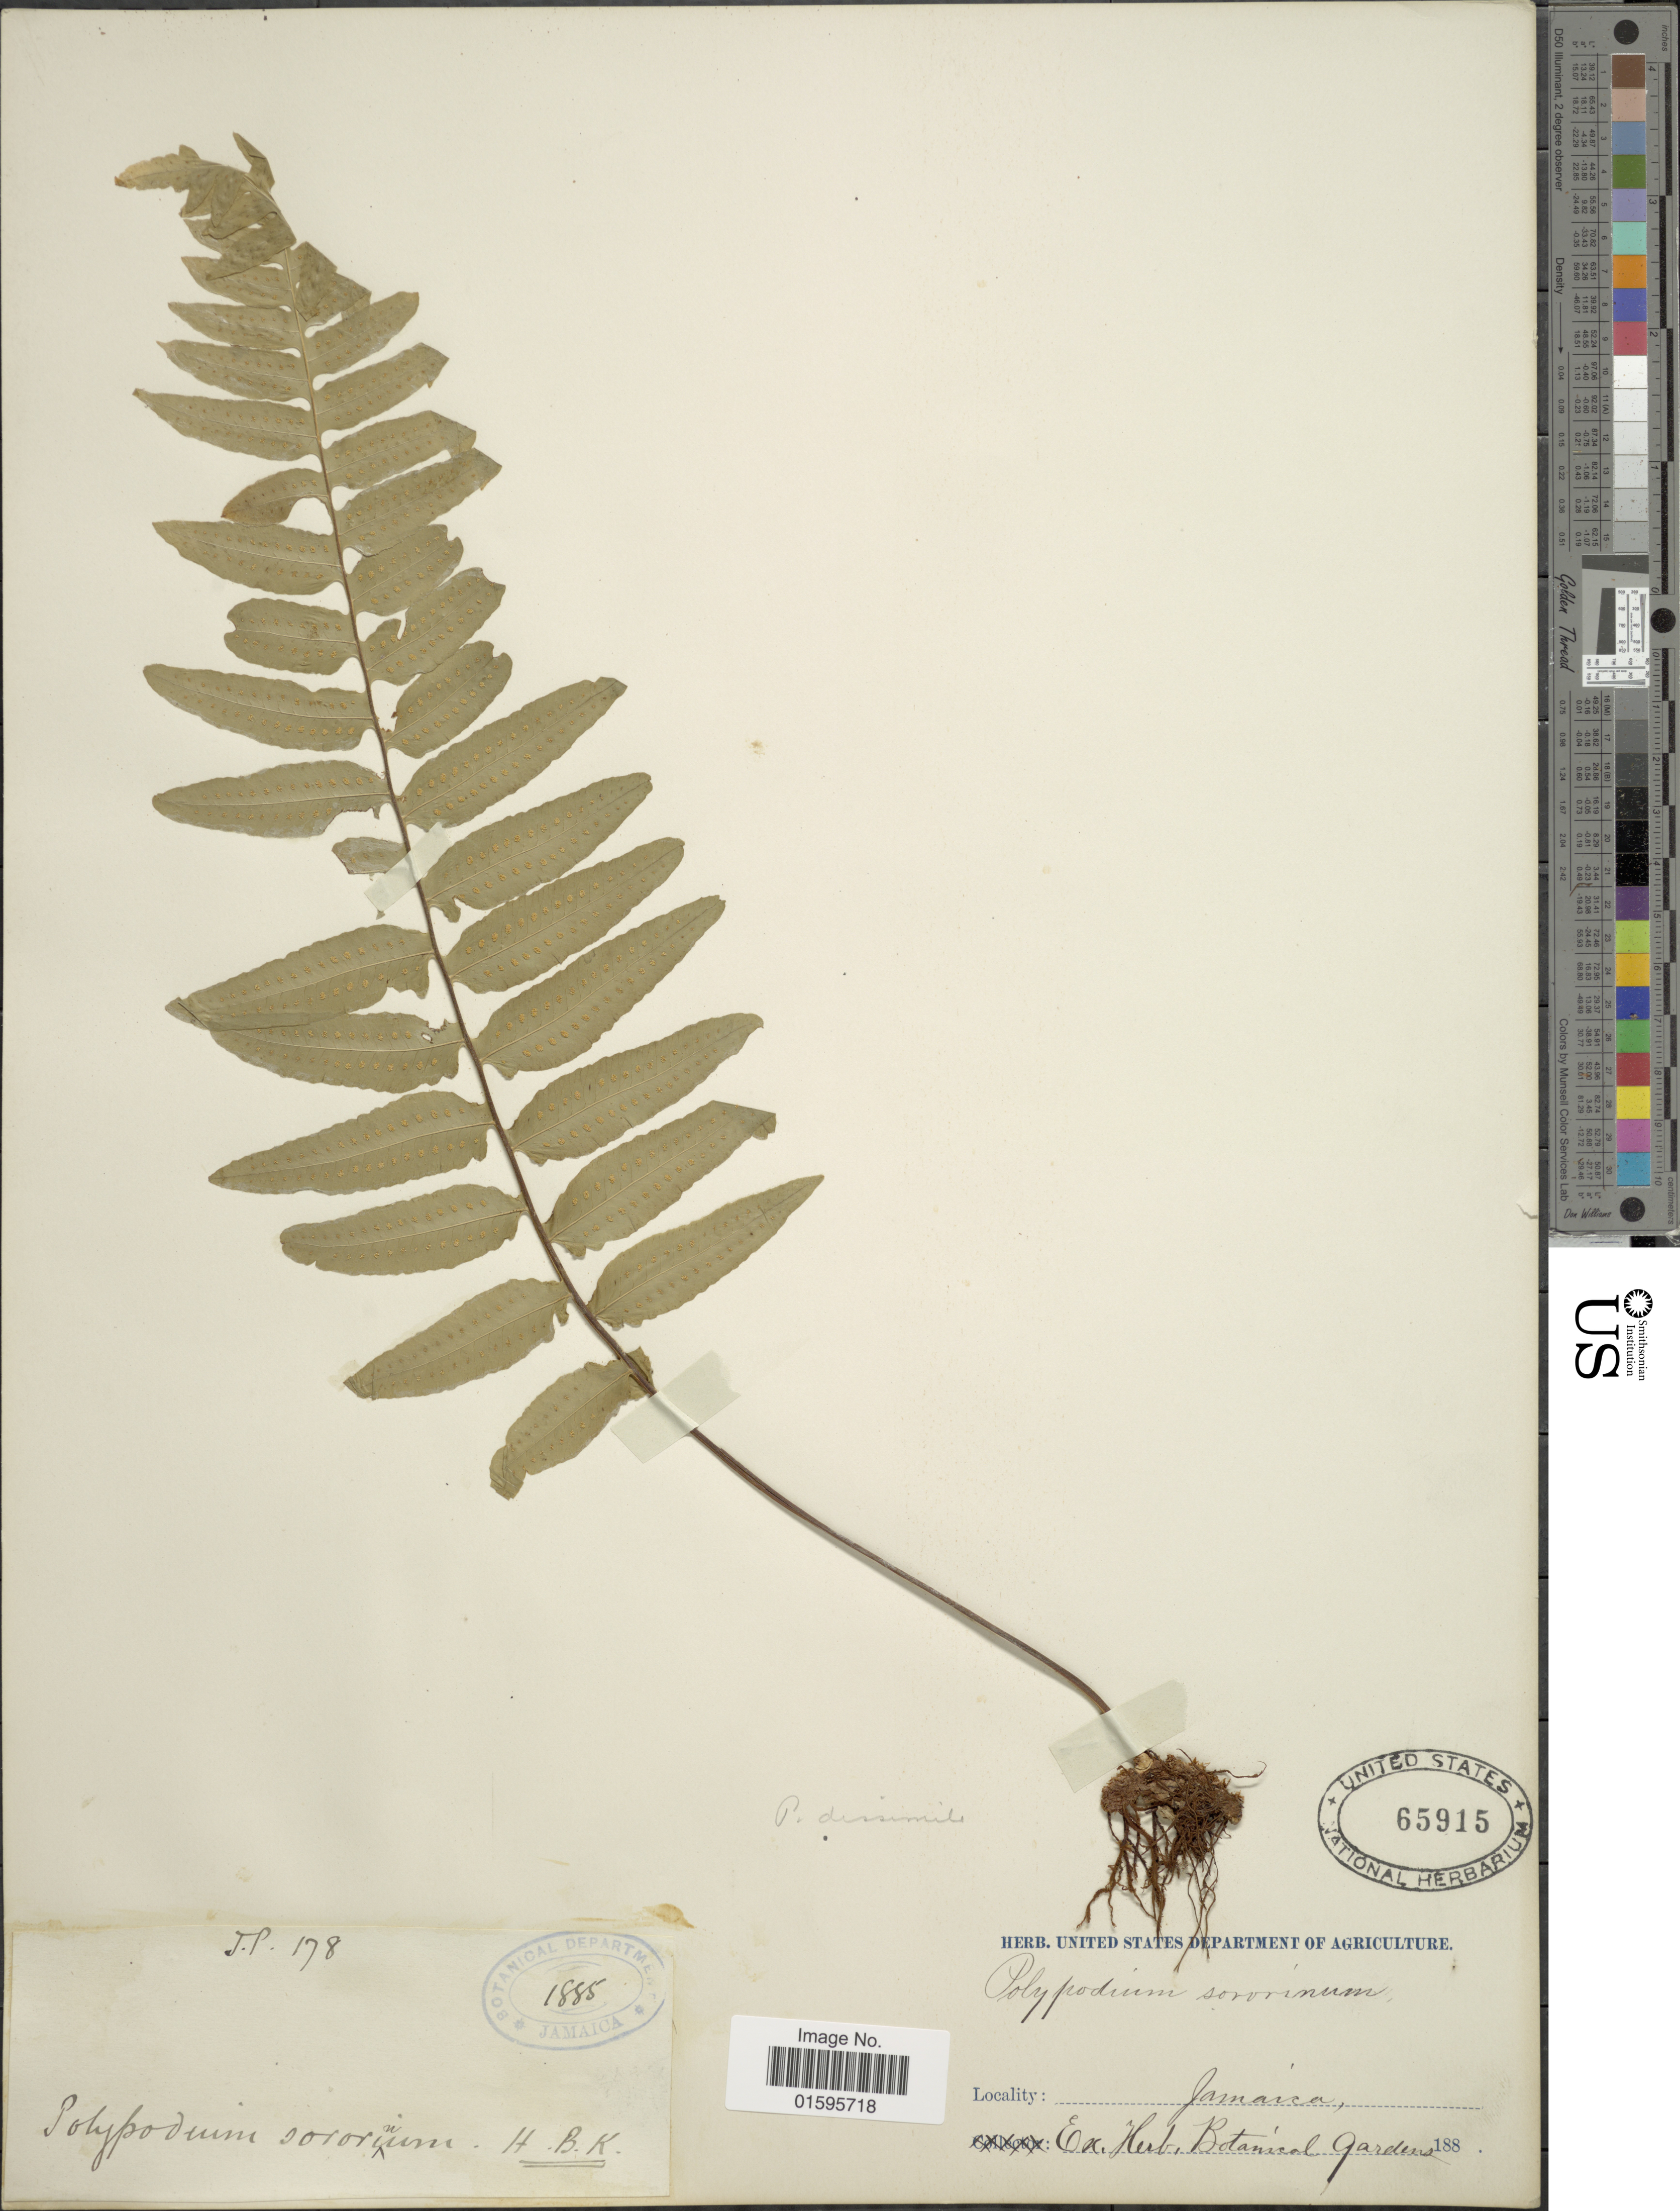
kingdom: Plantae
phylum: Tracheophyta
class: Polypodiopsida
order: Polypodiales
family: Polypodiaceae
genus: Polypodium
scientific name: Polypodium dulce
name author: Poir.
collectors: J.P.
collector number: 178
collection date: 1885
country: Jamaica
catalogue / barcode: US 65915